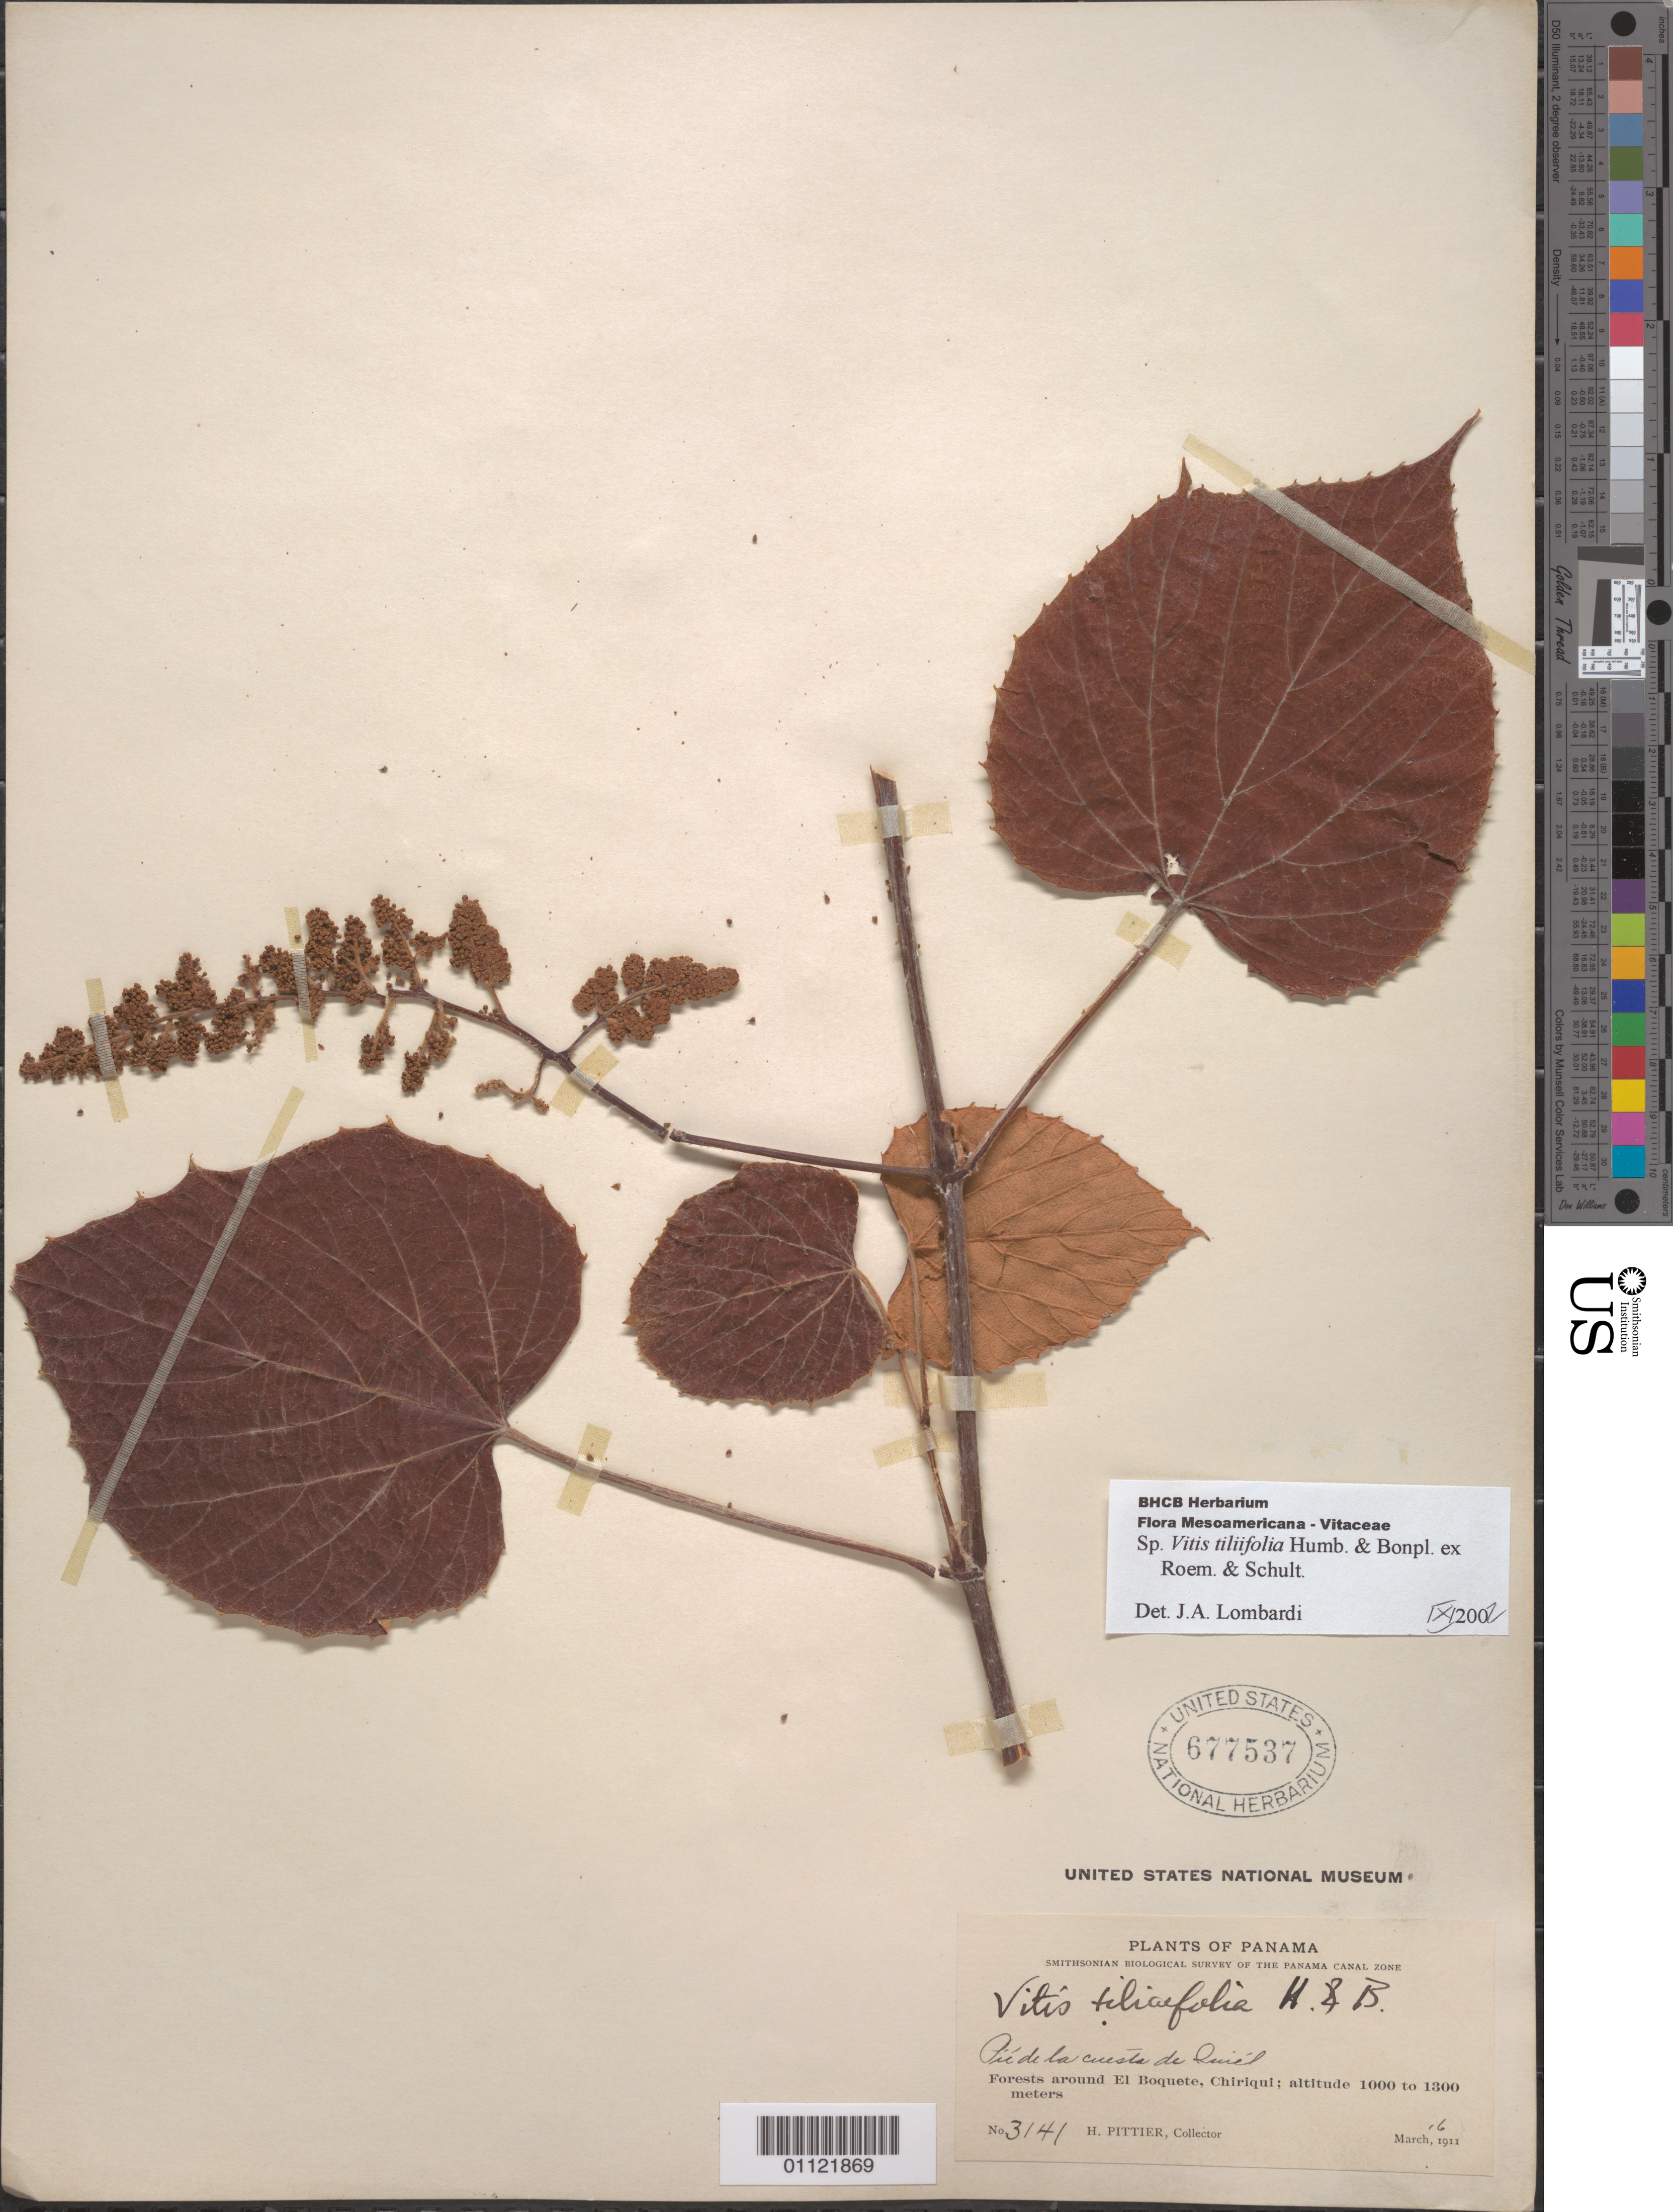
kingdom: Plantae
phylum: Tracheophyta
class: Magnoliopsida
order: Vitales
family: Vitaceae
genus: Vitis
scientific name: Vitis tiliifolia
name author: Humb. & Bonpl. ex Schult.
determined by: Lombardi, Julio A.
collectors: H. F. Pittier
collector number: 3141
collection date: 1911-03-16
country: Panama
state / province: Chiriqui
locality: around El Boquete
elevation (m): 1000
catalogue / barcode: US 677537